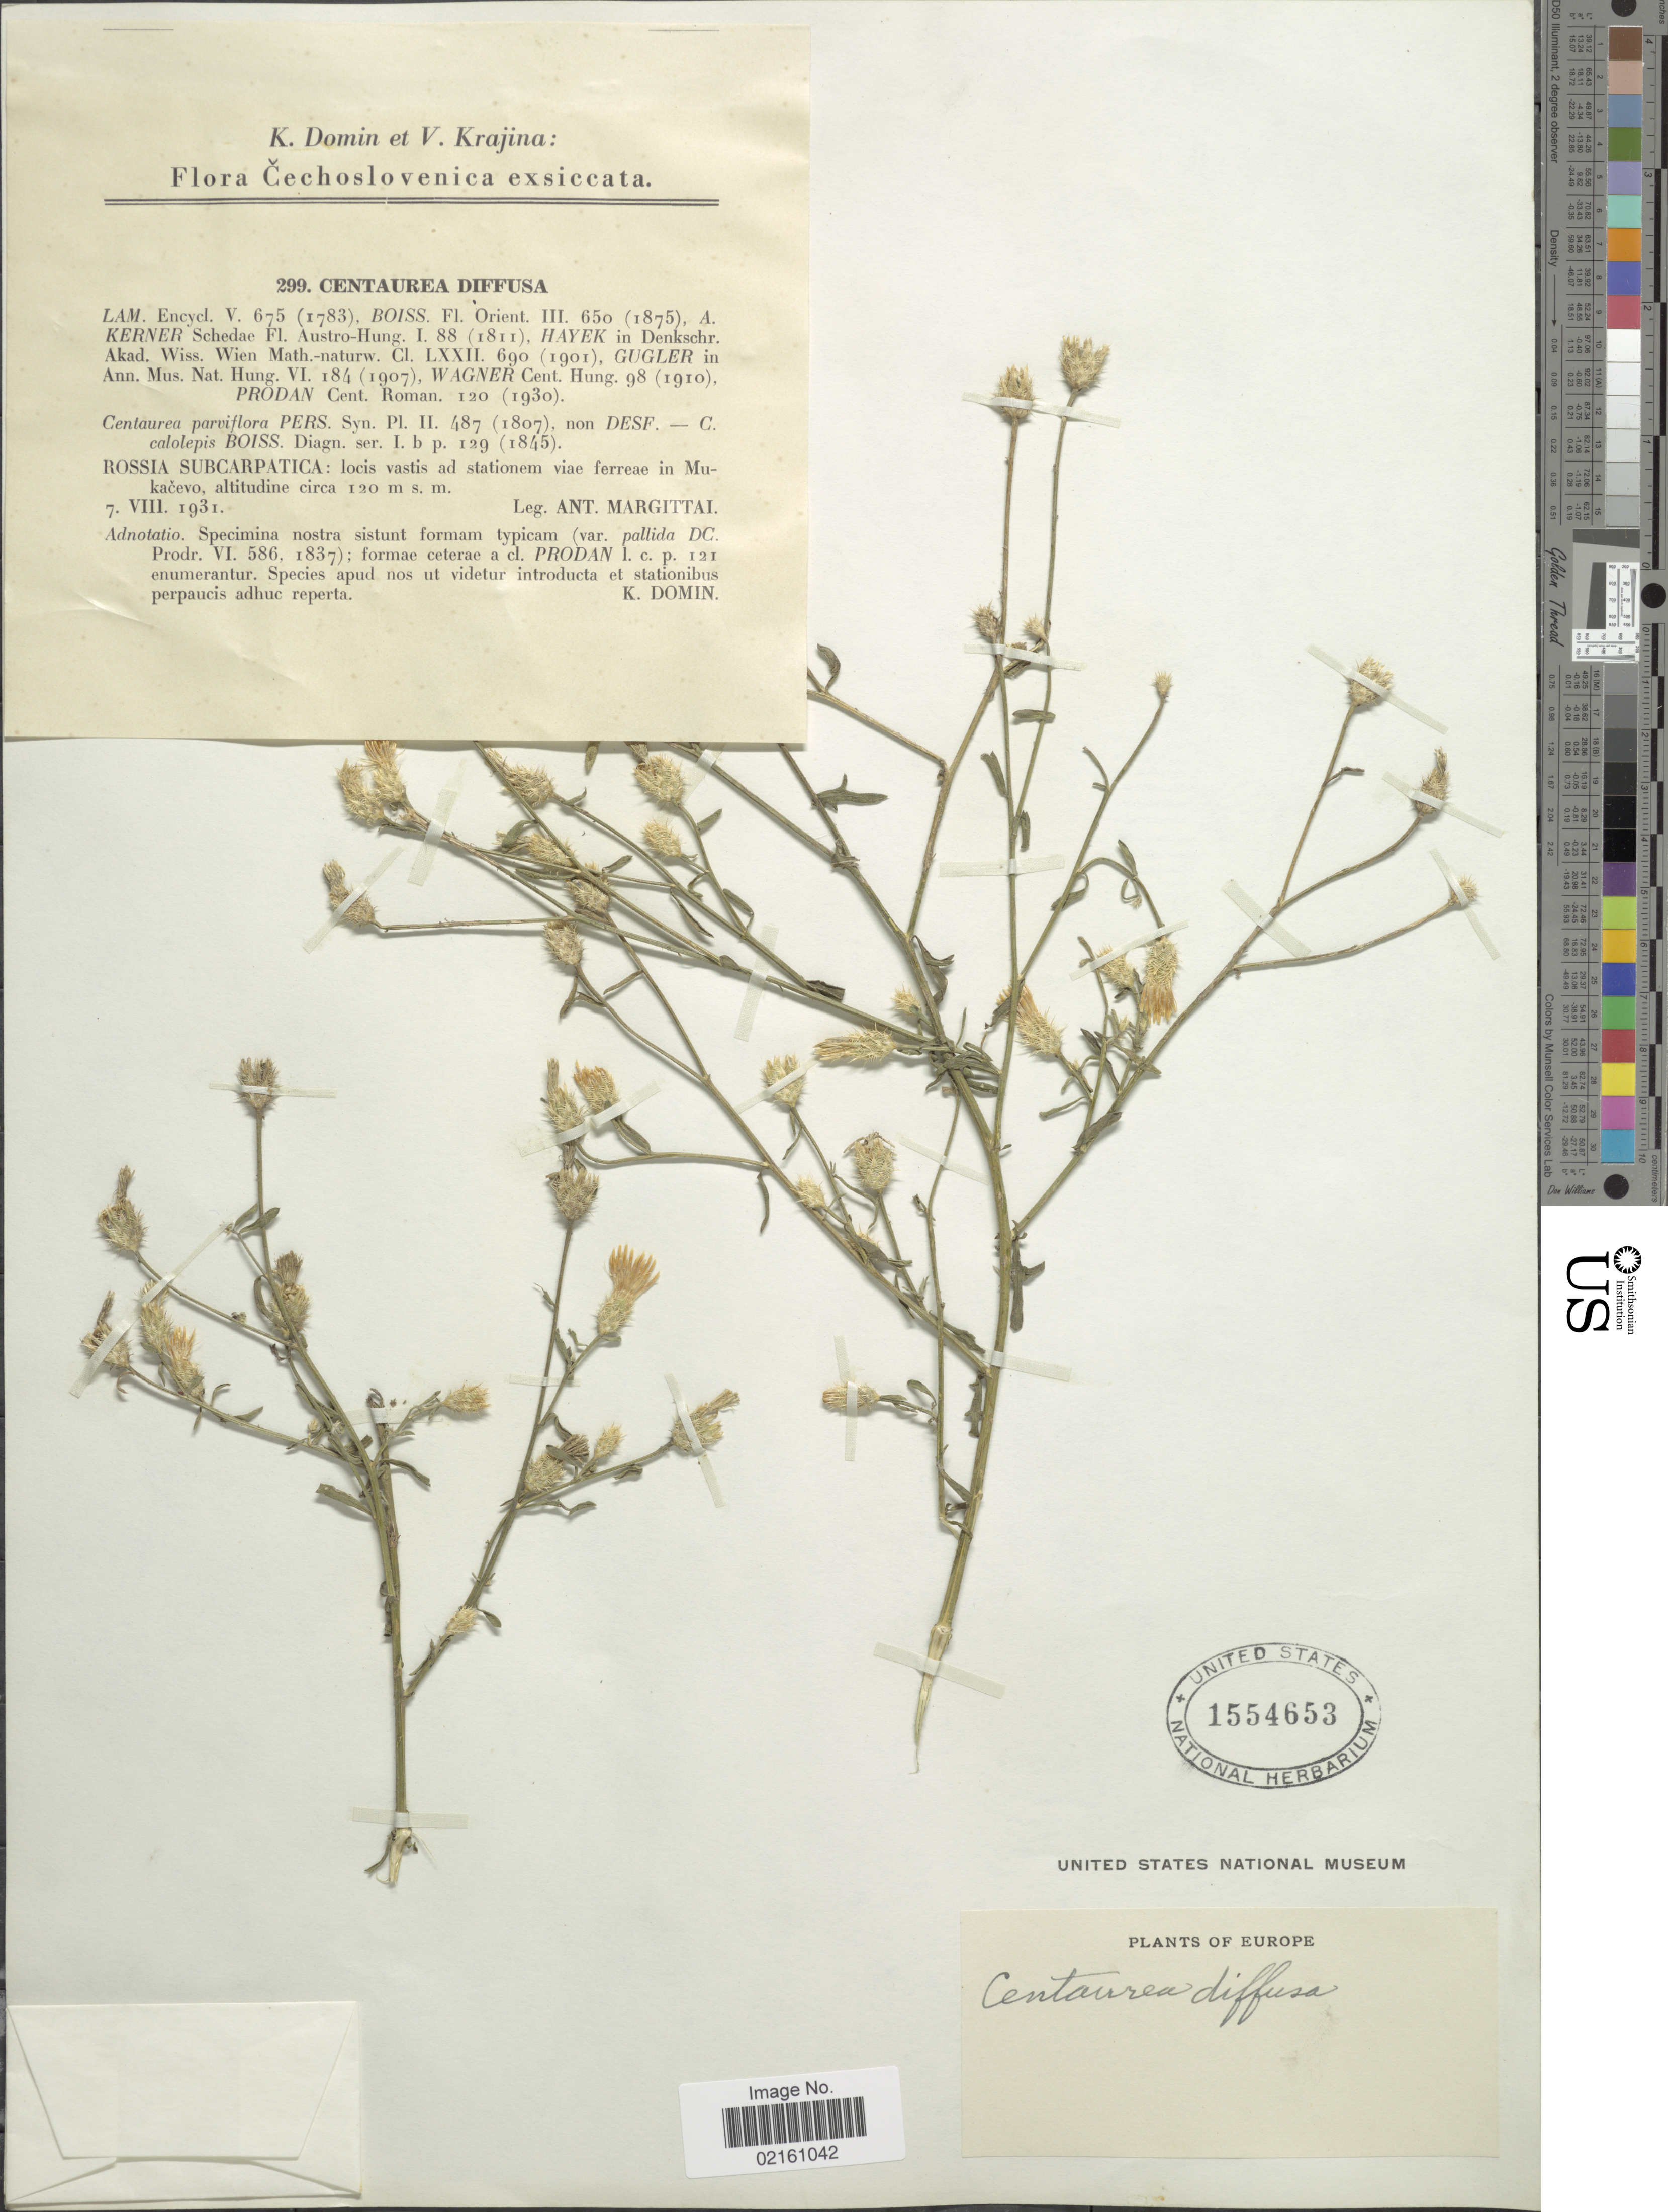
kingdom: Plantae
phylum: Tracheophyta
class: Magnoliopsida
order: Asterales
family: Asteraceae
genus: Centaurea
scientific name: Centaurea diffusa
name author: Lam.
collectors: A. Margittai & V. Krajina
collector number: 299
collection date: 1931-08-07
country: Czechia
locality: Europe, Cechoslovenica, Rossia Subcarpatica, in Mukacevo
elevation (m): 120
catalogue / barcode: US 1554653